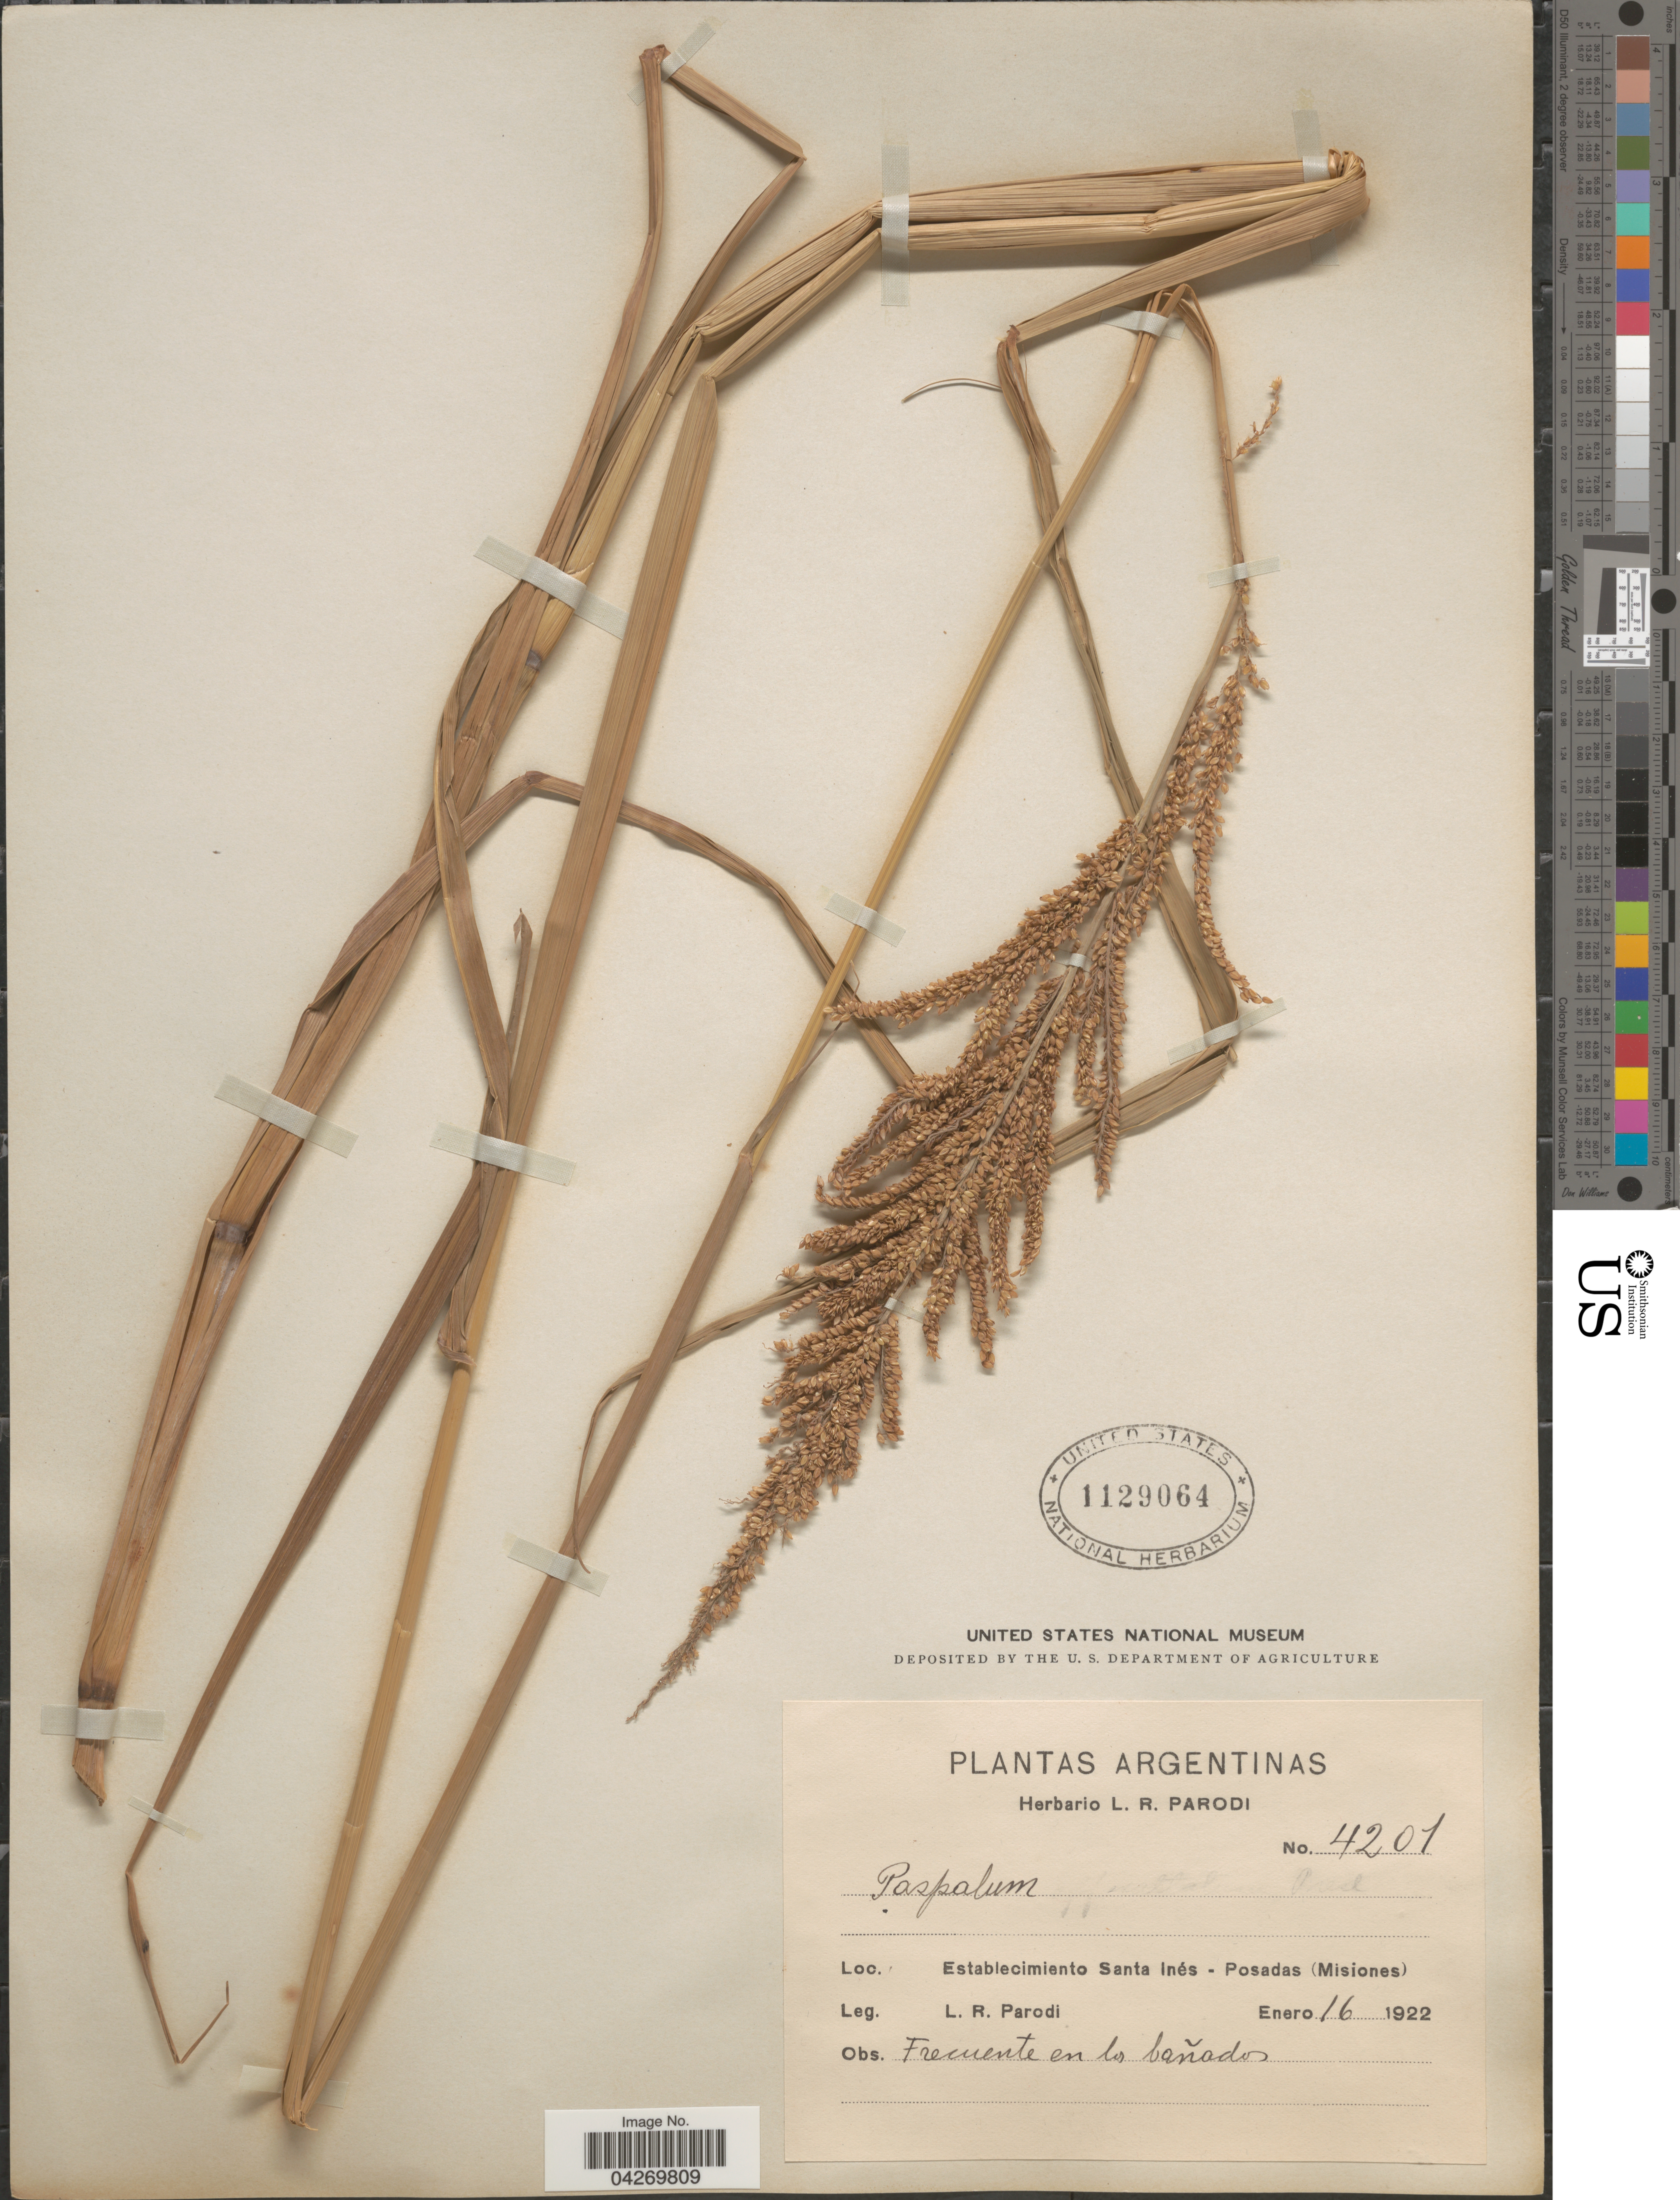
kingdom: Plantae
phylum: Tracheophyta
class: Liliopsida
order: Poales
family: Poaceae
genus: Paspalum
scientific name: Paspalum exaltatum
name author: J. Presl in C. Presl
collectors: L. R. Parodi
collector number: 4201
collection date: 1922-01-16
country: Argentina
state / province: Misiones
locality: Establecimiento Santa Inés- Pasodas (Misiones). Frecuente en los bañados.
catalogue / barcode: US 1129064